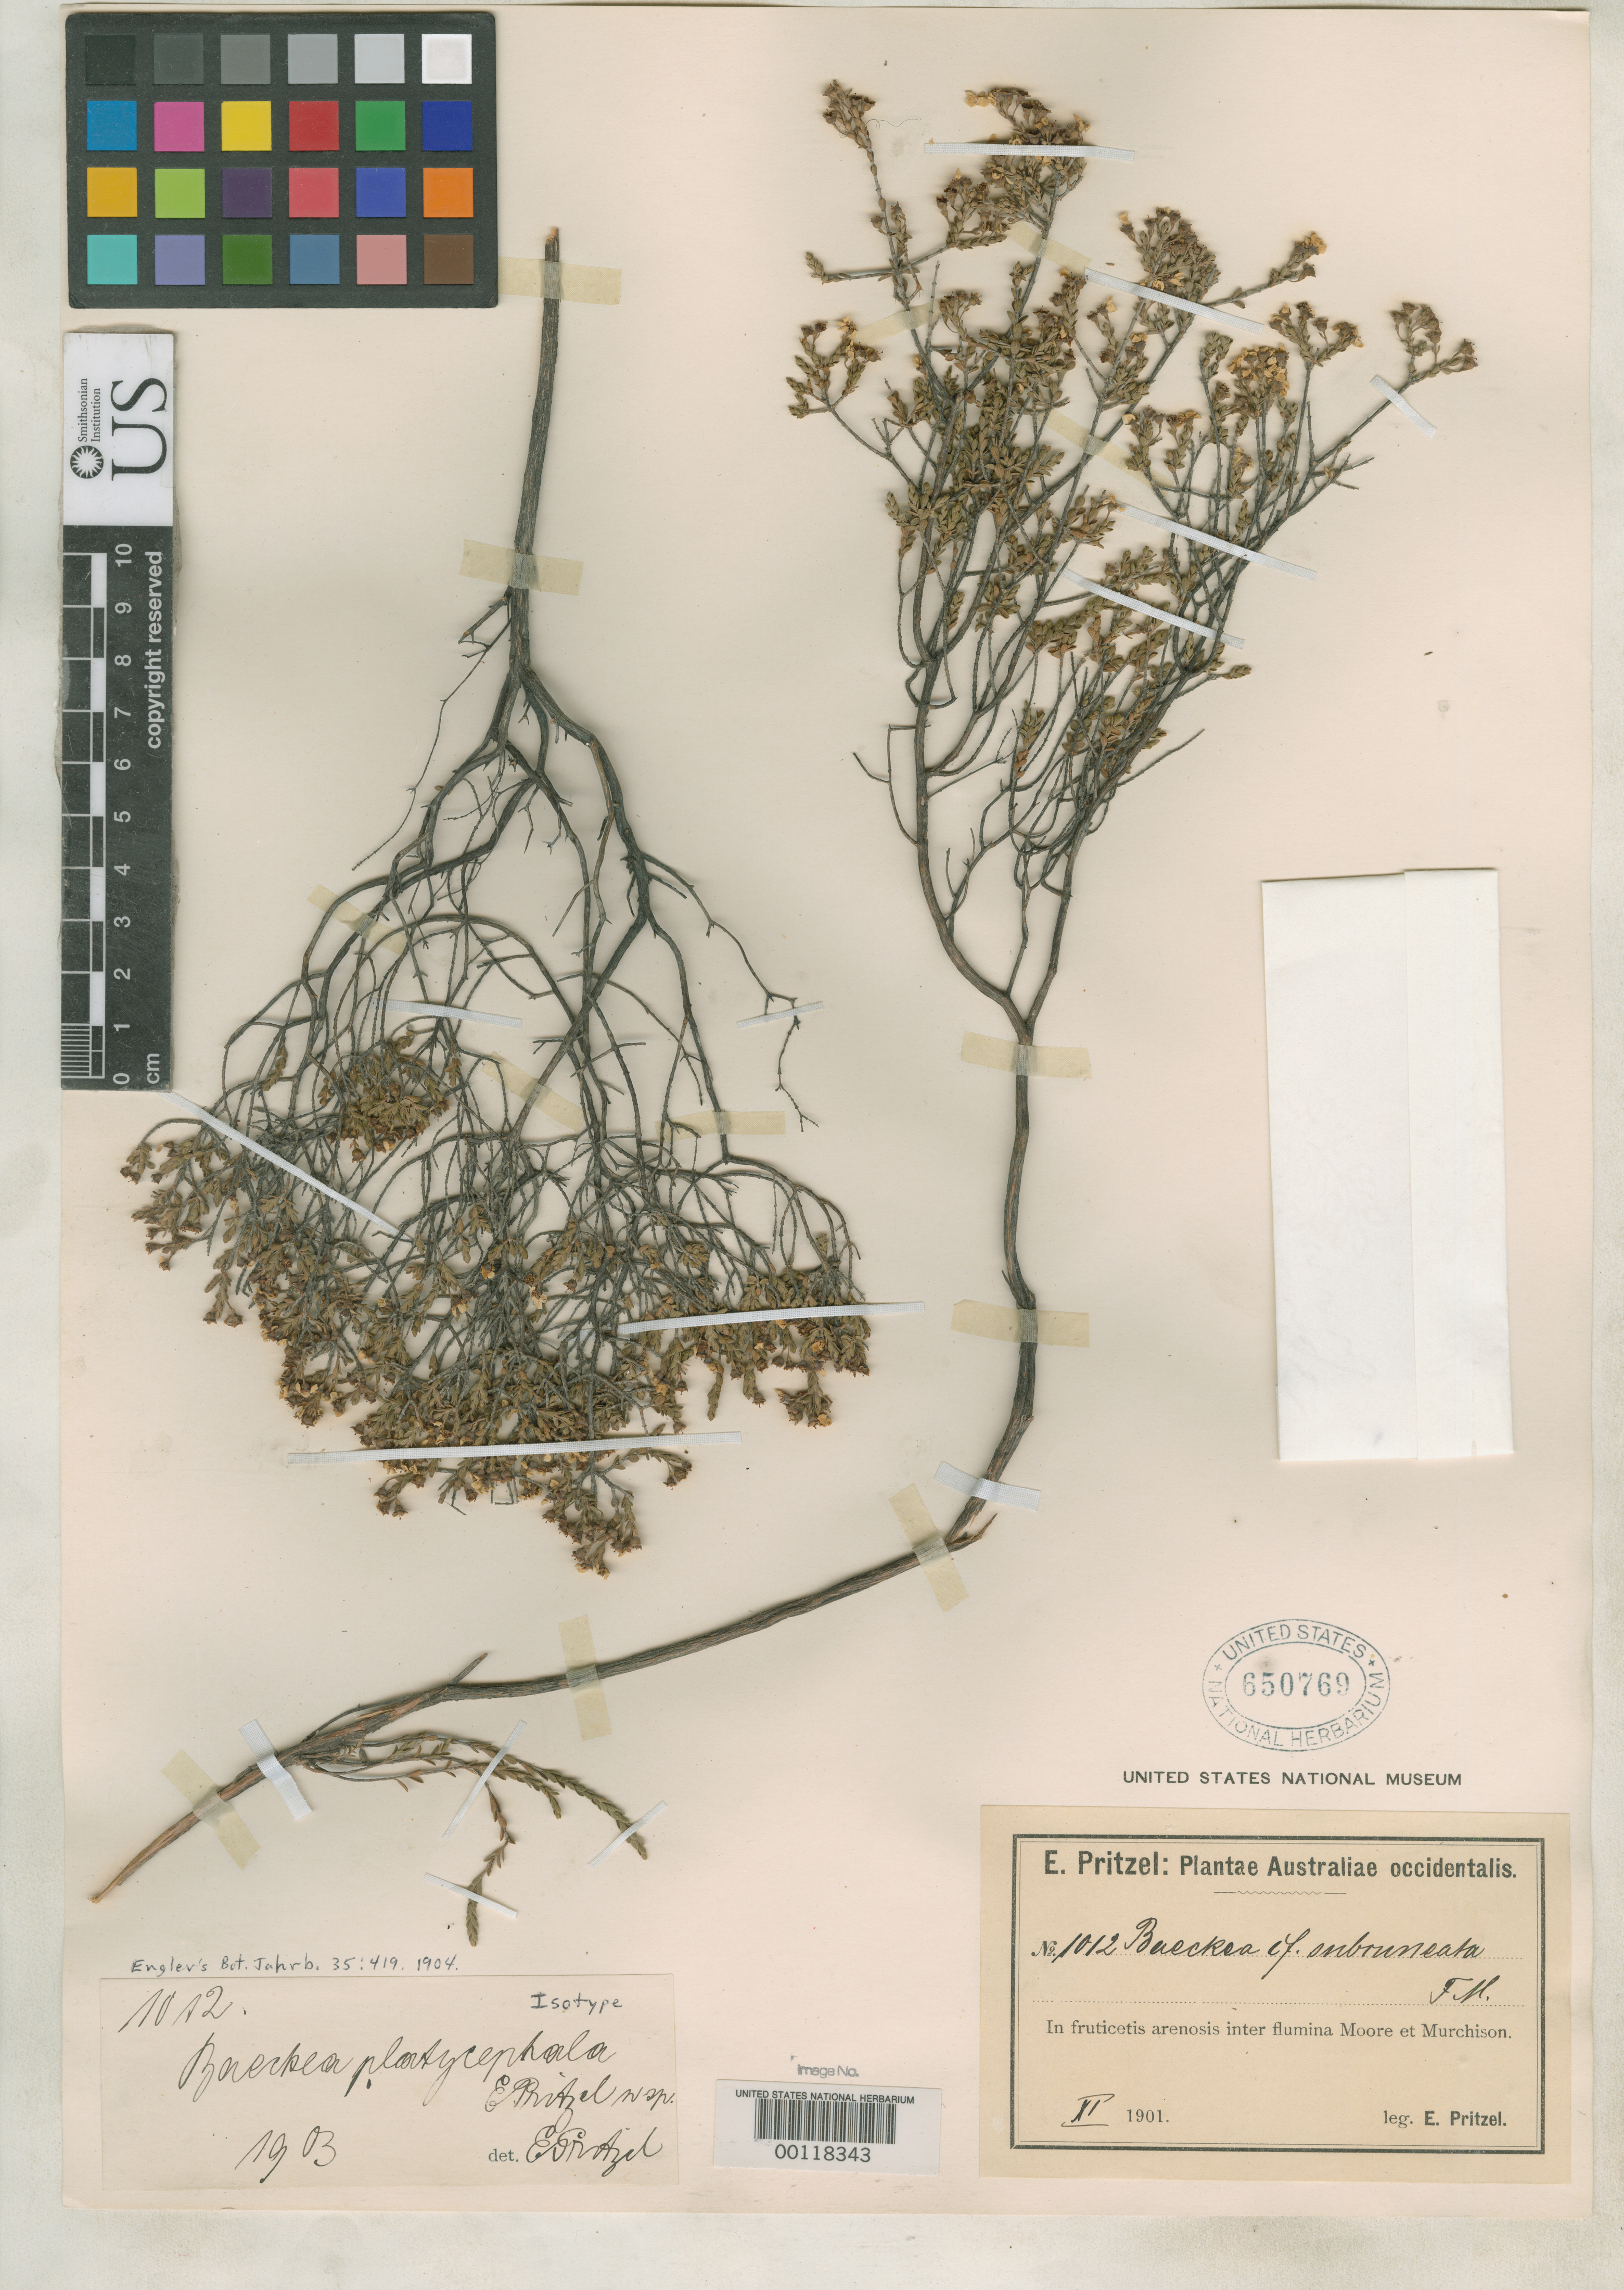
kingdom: Plantae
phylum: Tracheophyta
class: Magnoliopsida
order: Myrtales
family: Myrtaceae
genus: Baeckea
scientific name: Baeckea platycephala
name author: E. Pritz. in Engl.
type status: Isotype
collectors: E. G. Pritzel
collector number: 1012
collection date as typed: Nov 1901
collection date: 1901-11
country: Australia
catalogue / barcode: US 650769